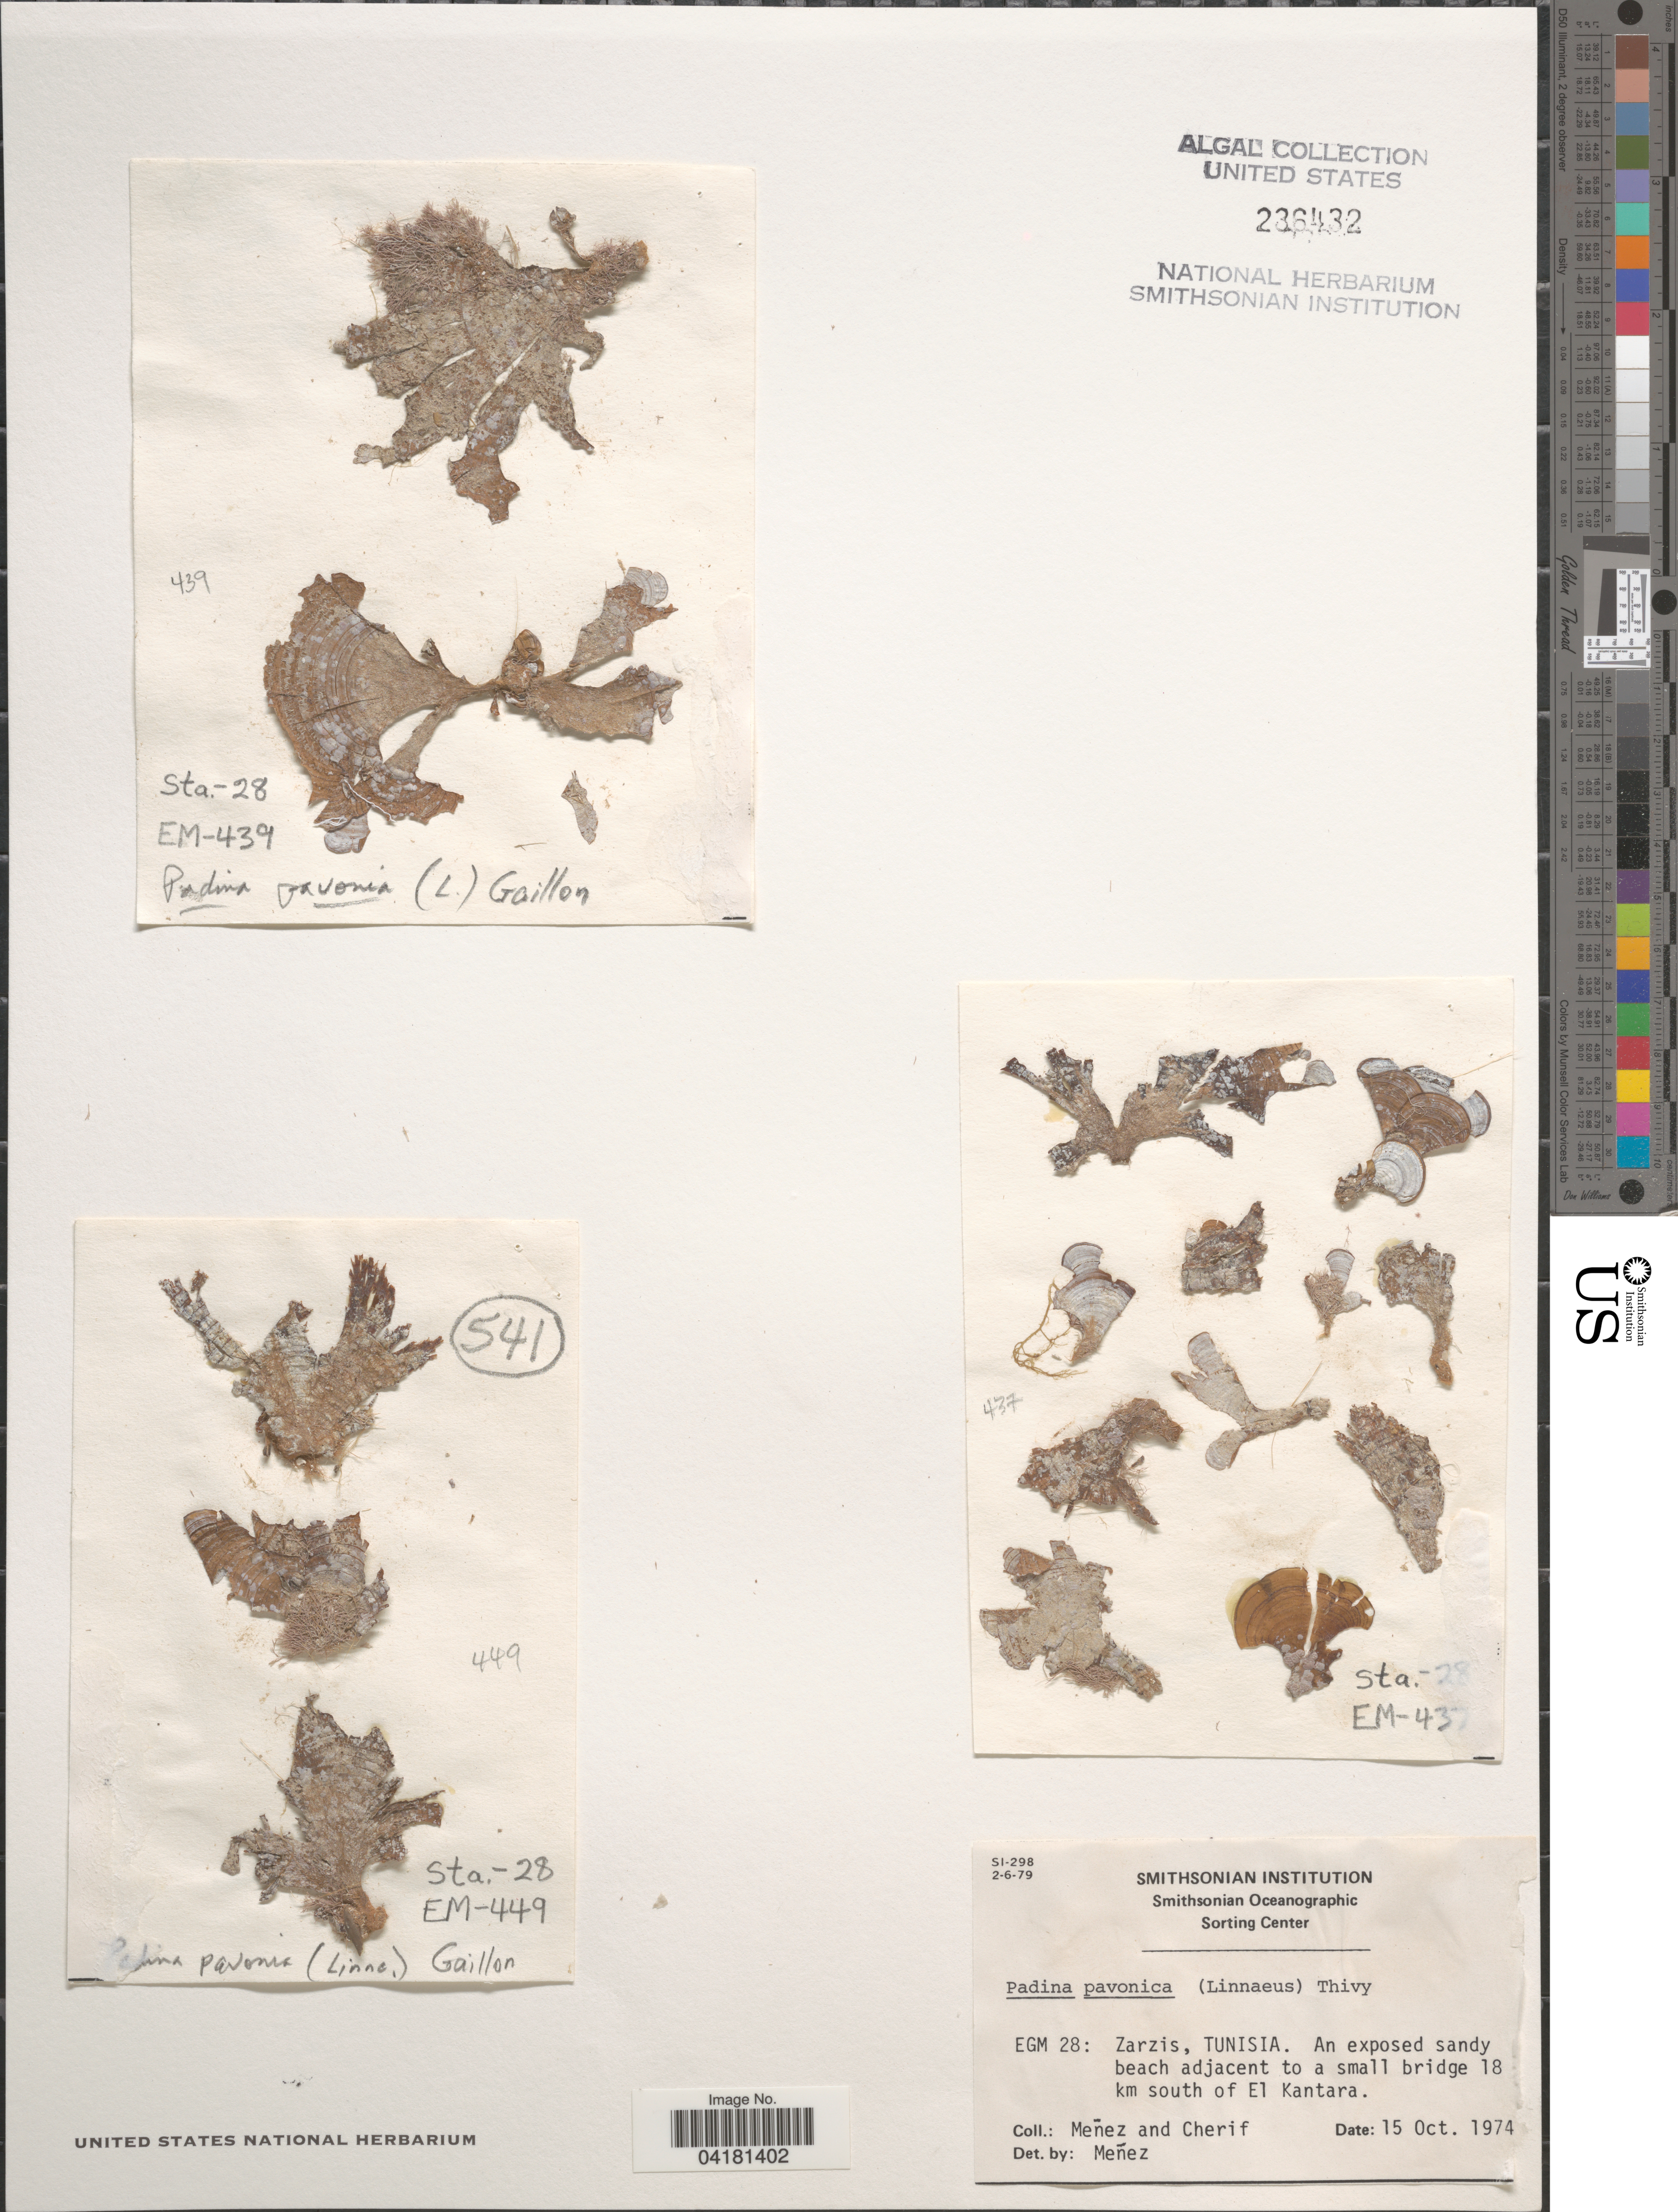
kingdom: Chromista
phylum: Ochrophyta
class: Phaeophyceae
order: Dictyotales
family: Dictyotaceae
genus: Padina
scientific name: Padina pavonica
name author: (L.) Thivy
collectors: Menez & -. Cherif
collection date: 1974-10-15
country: Tunisia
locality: EGM 28: Zarzis, Tunisia. An exposed sandy beach adjacent to a small bridge 18 km south of El Kantara.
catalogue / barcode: US 236432